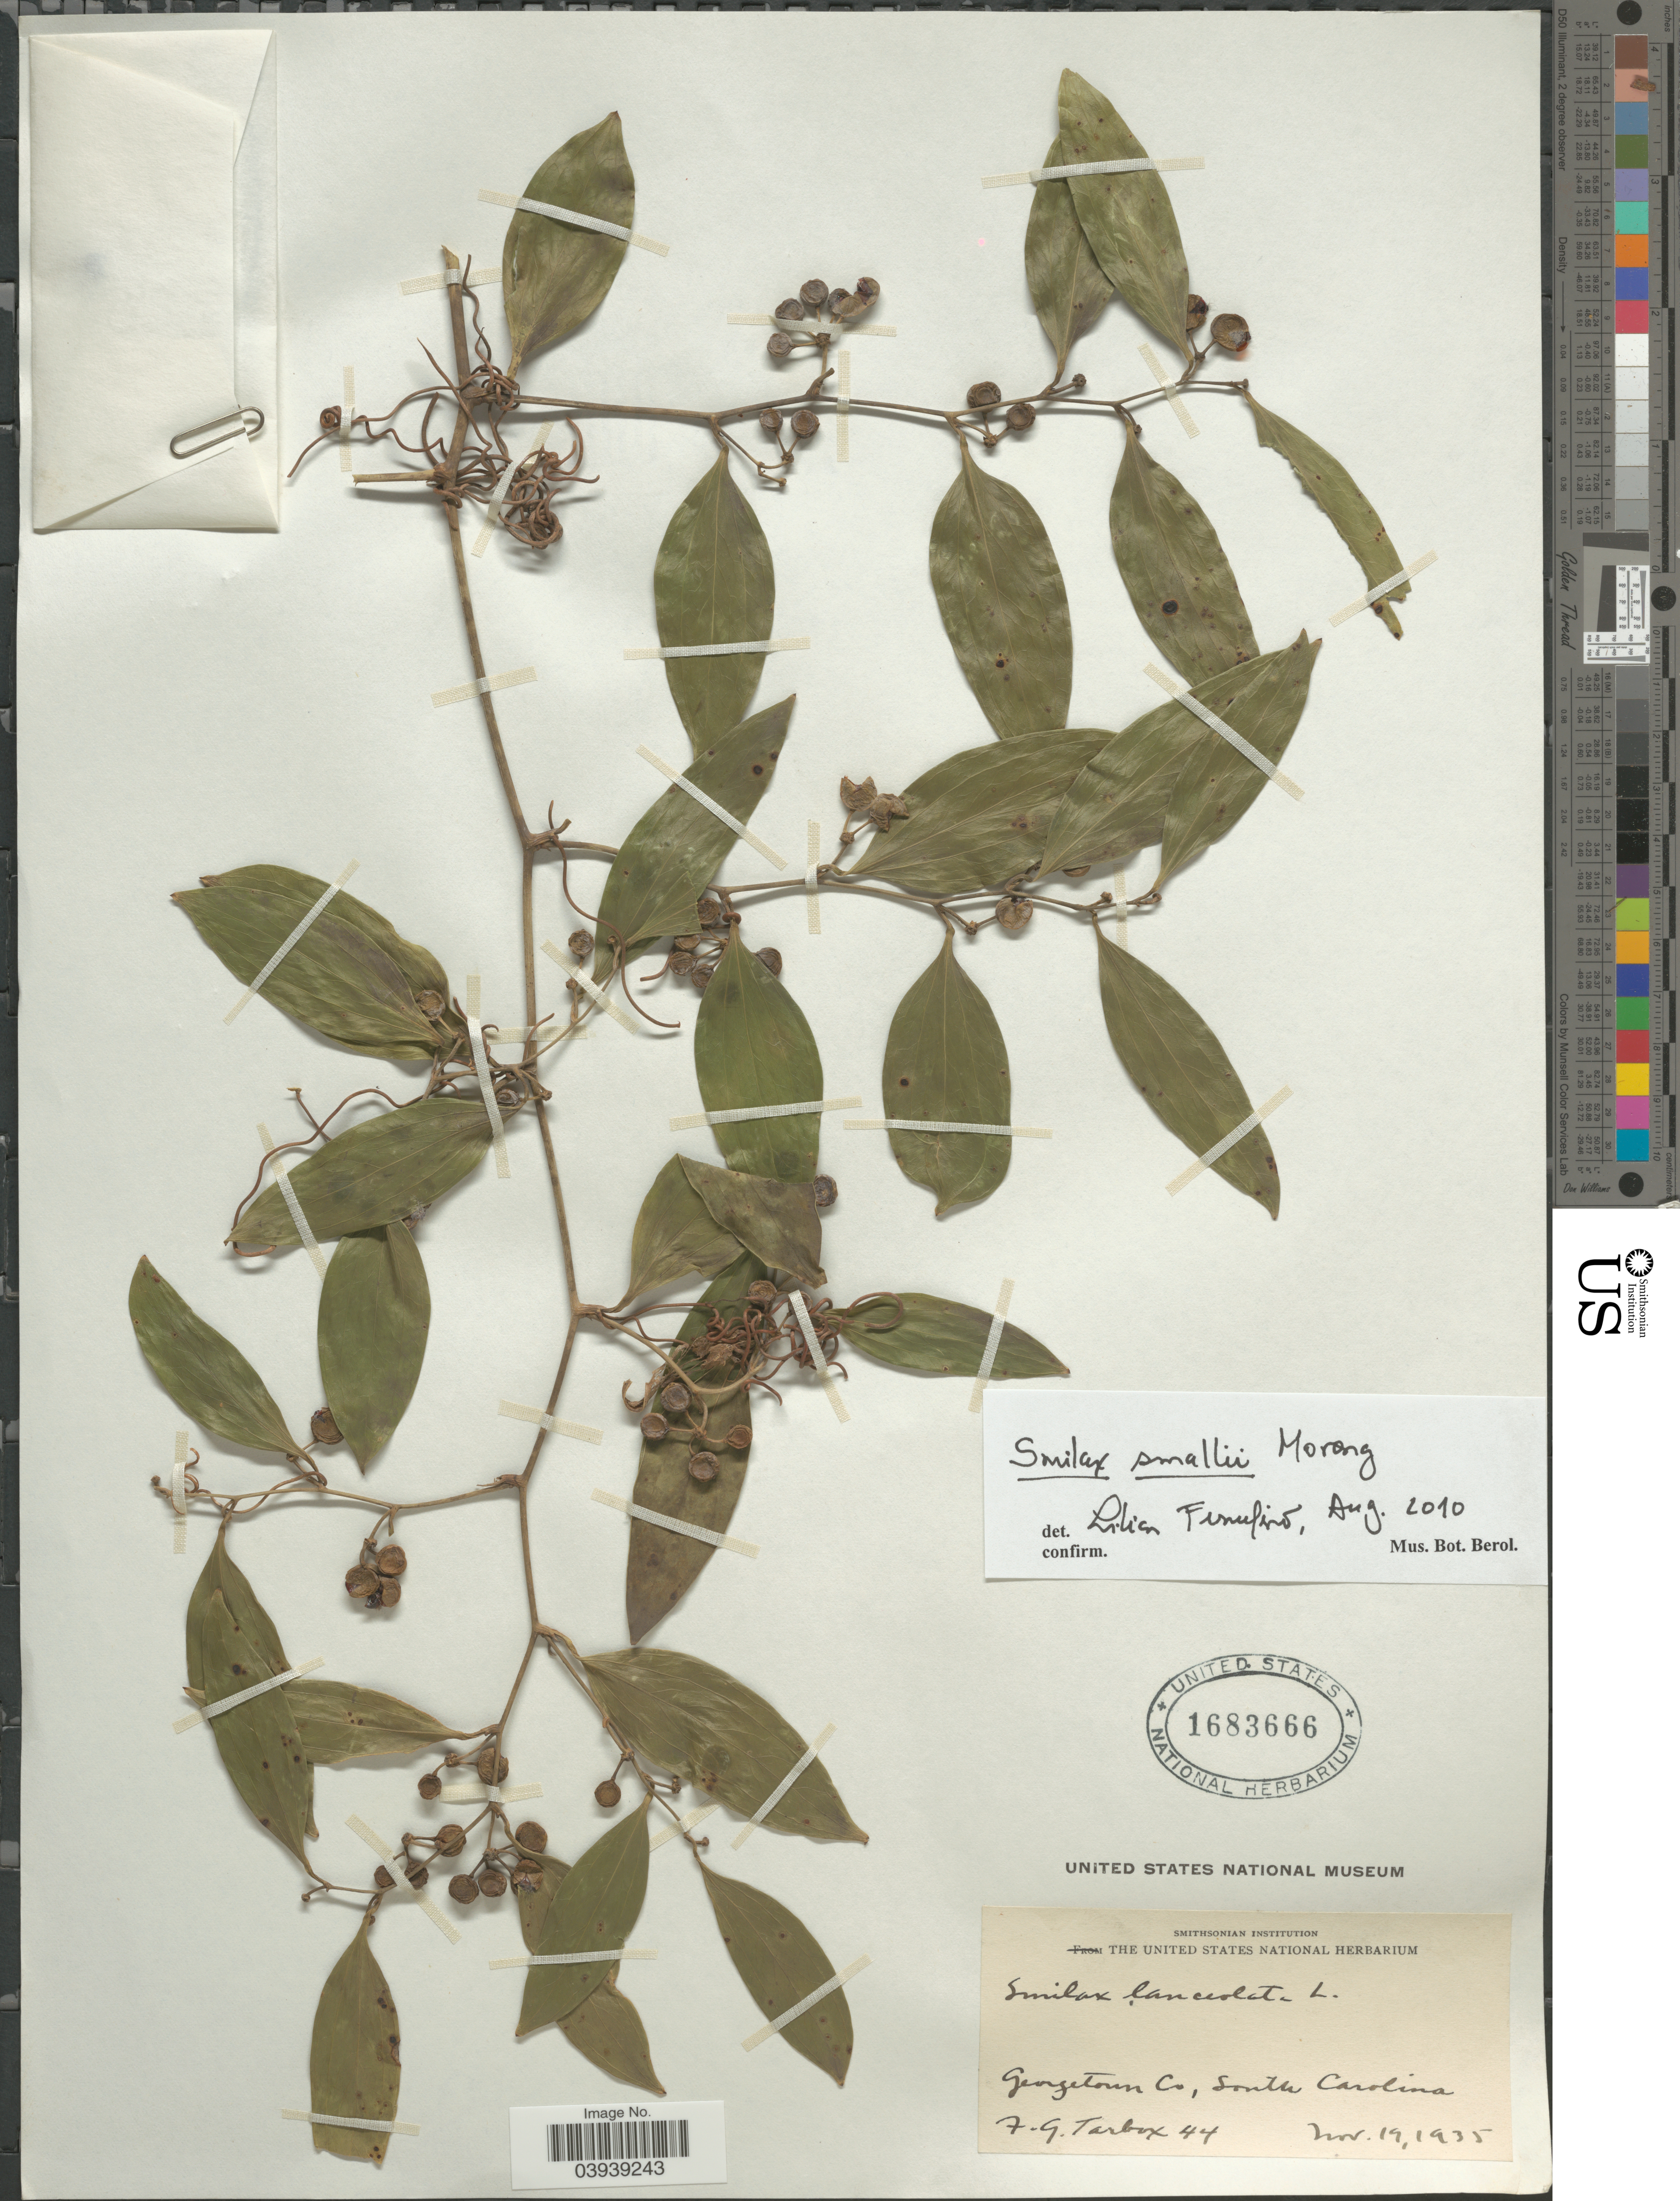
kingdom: Plantae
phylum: Tracheophyta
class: Liliopsida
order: Liliales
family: Smilacaceae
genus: Smilax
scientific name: Smilax smallii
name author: Morong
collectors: F. Tarbox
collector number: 44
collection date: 1935-11-19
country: United States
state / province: South Carolina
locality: Georgetown Co.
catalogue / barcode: US 1683666